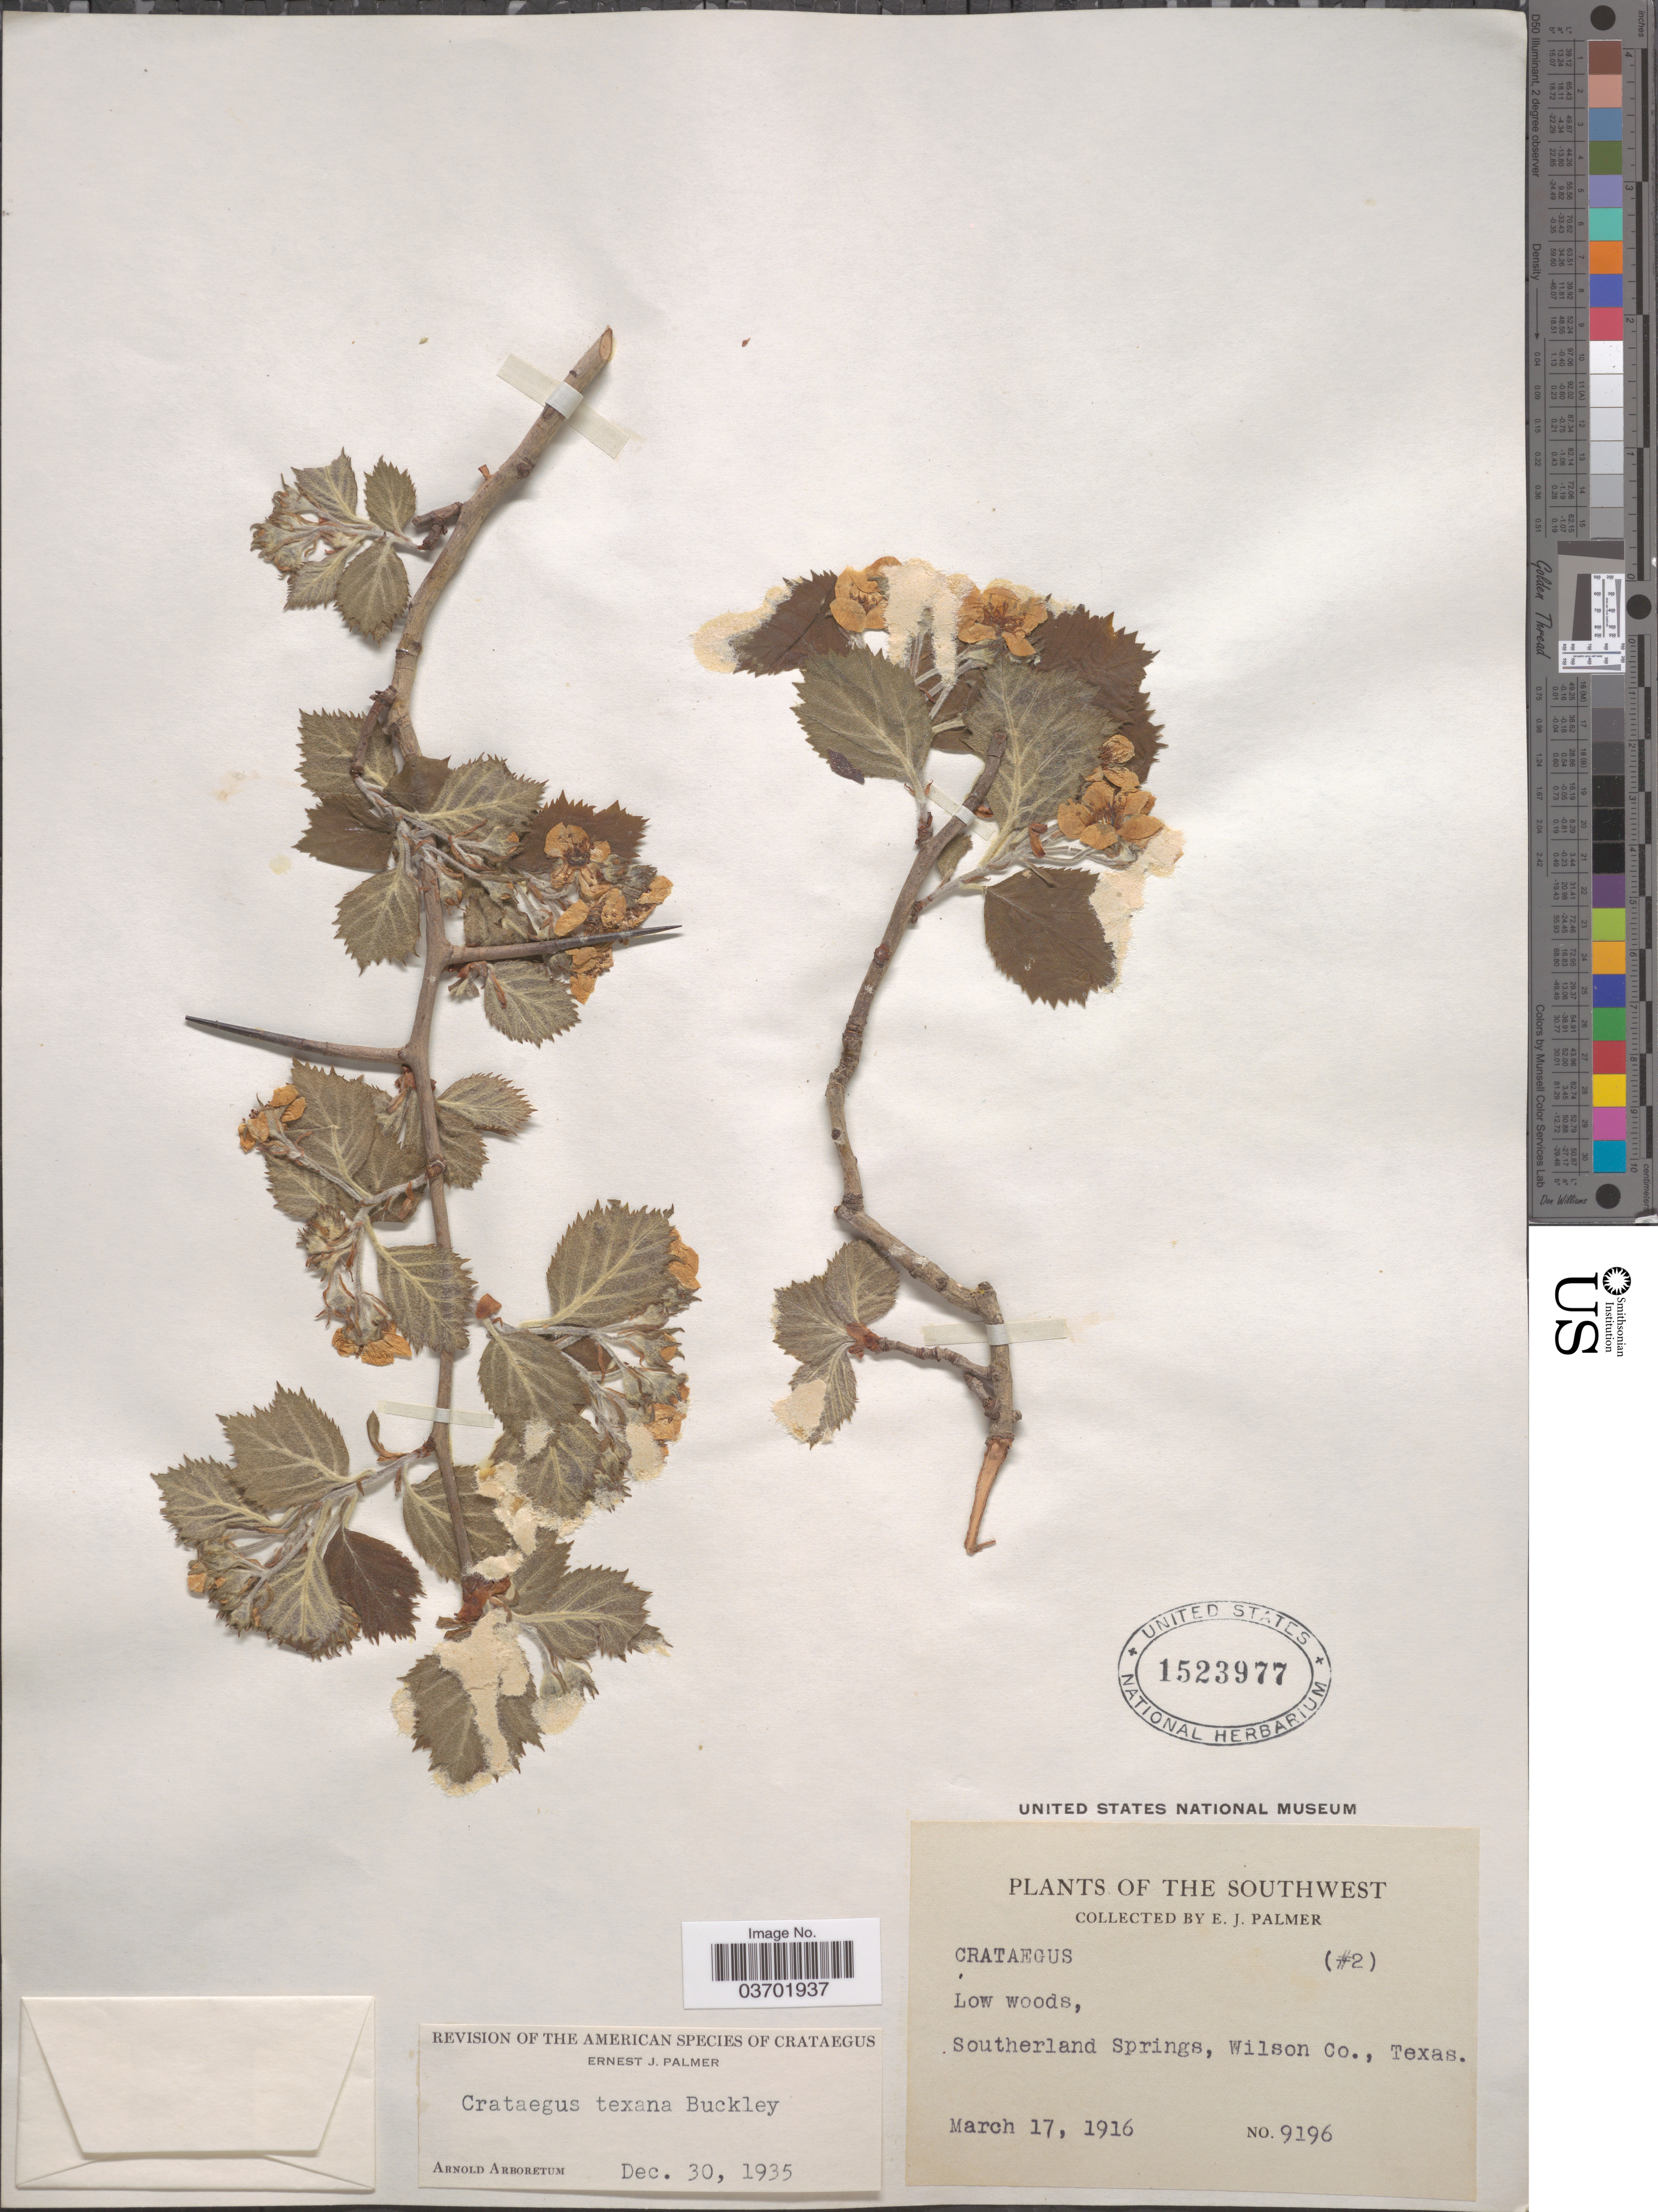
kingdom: Plantae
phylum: Tracheophyta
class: Magnoliopsida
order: Rosales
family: Rosaceae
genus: Crataegus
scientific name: Crataegus texana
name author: Buckley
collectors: E. J. Palmer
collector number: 9196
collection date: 1916-03-17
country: United States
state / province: Texas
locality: Southwest. Southerland Springs, Wilson Co.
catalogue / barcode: US 1523977